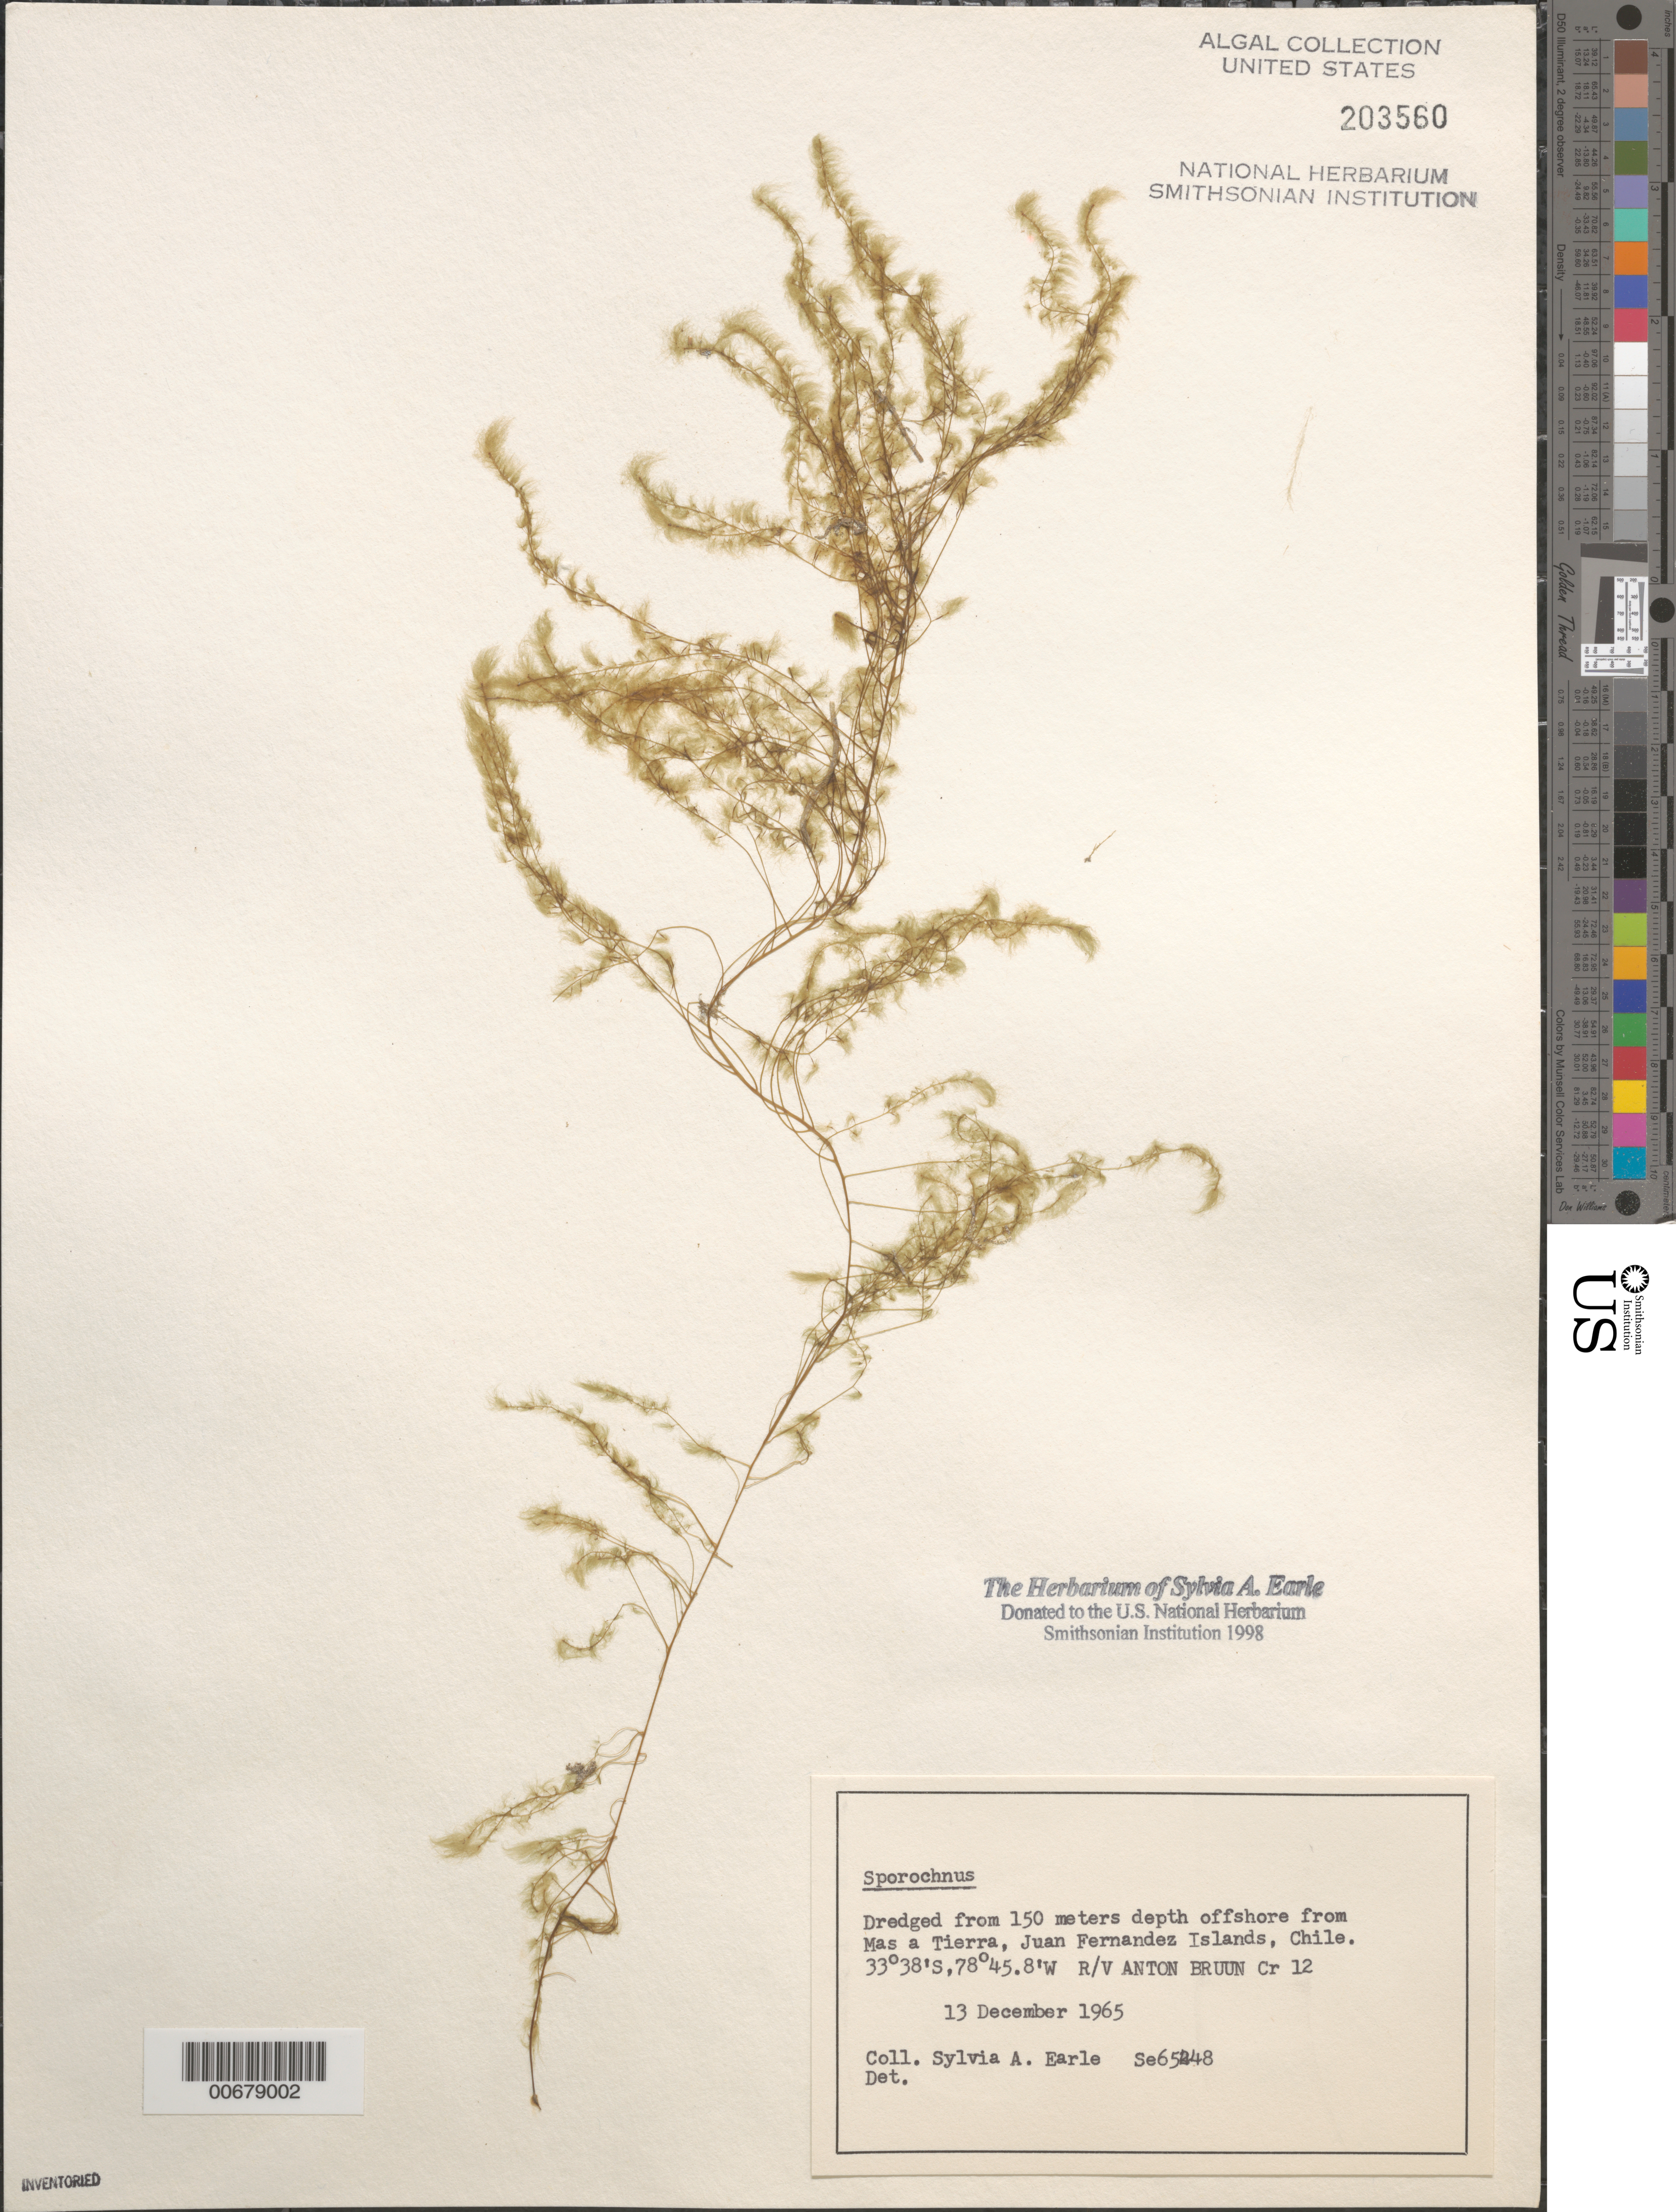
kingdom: Chromista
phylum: Ochrophyta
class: Phaeophyceae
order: Sporochnales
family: Sporochnaceae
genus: Sporochnus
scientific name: Sporochnus sp.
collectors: S. A. Earle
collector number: SE 65248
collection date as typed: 13 Dec 1965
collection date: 1965-12-13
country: Chile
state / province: Valparaíso (V)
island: Isla Más a Tierra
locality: Off Más a Tierra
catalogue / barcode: US 203560